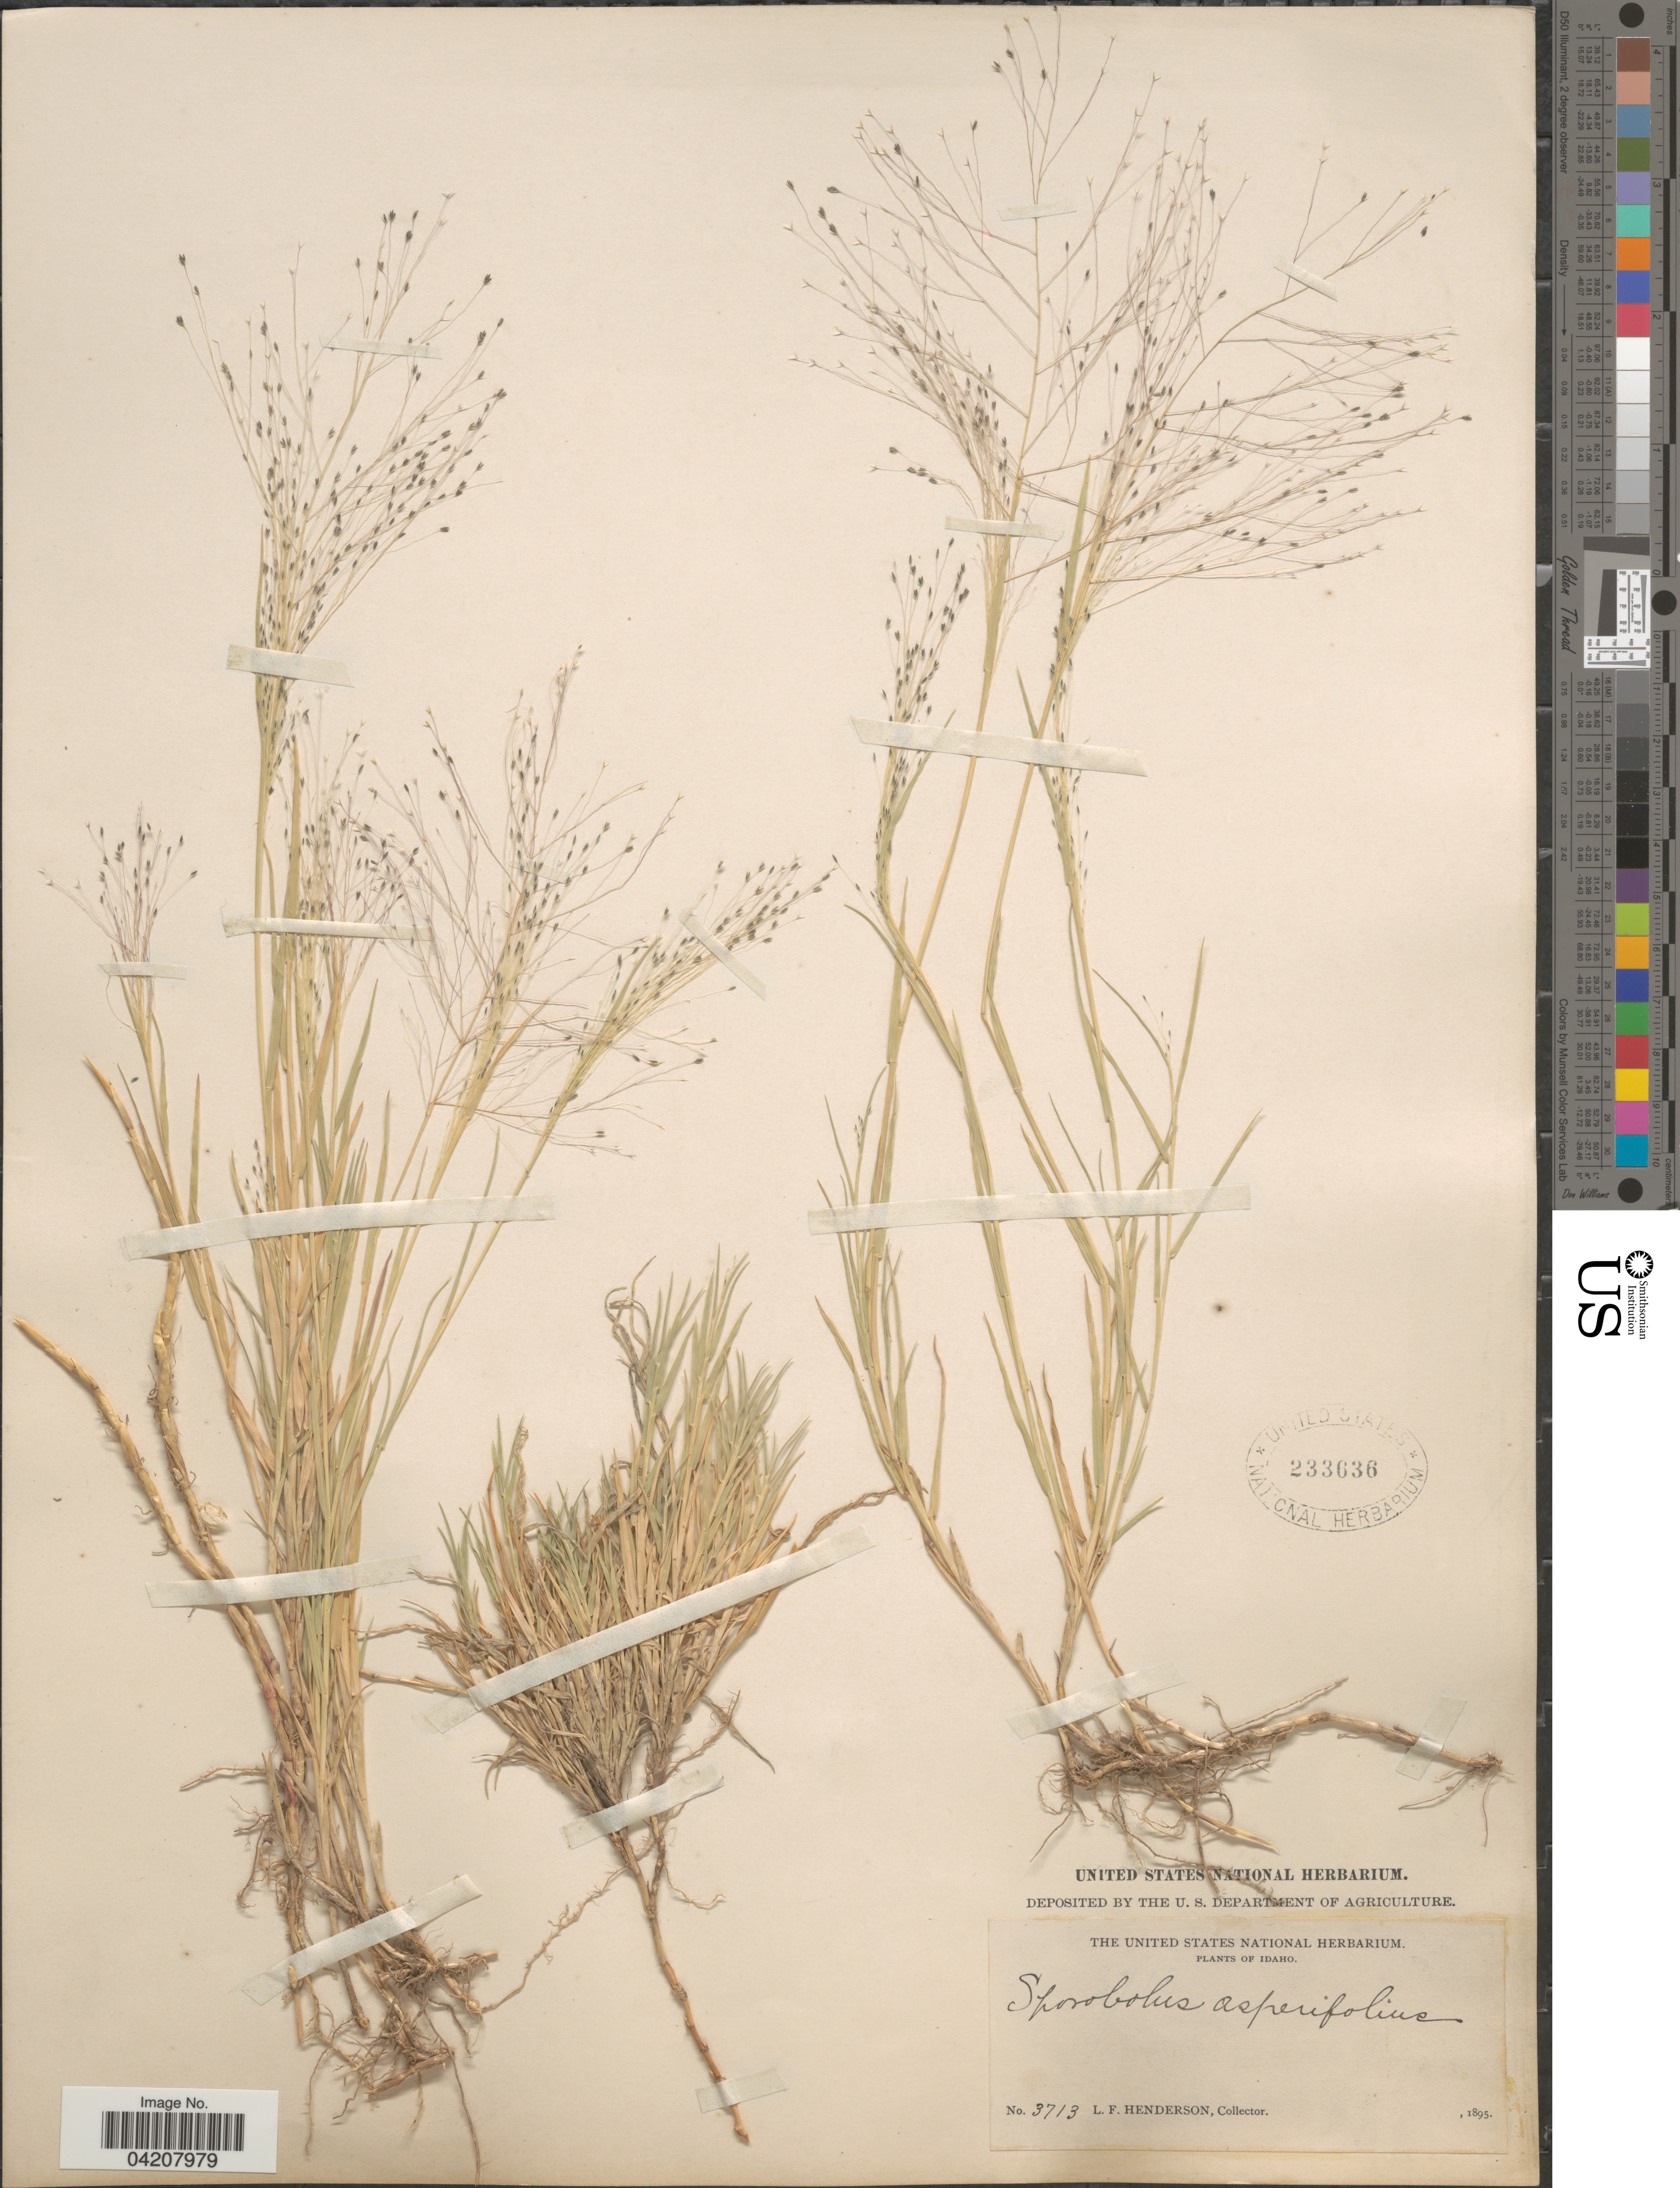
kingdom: Plantae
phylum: Tracheophyta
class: Liliopsida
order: Poales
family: Poaceae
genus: Muhlenbergia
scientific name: Muhlenbergia asperifolia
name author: (Nees & Meyen ex Trin.) Parodi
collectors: L. Henderson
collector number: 3713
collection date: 1895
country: United States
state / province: Idaho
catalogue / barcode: US 233636